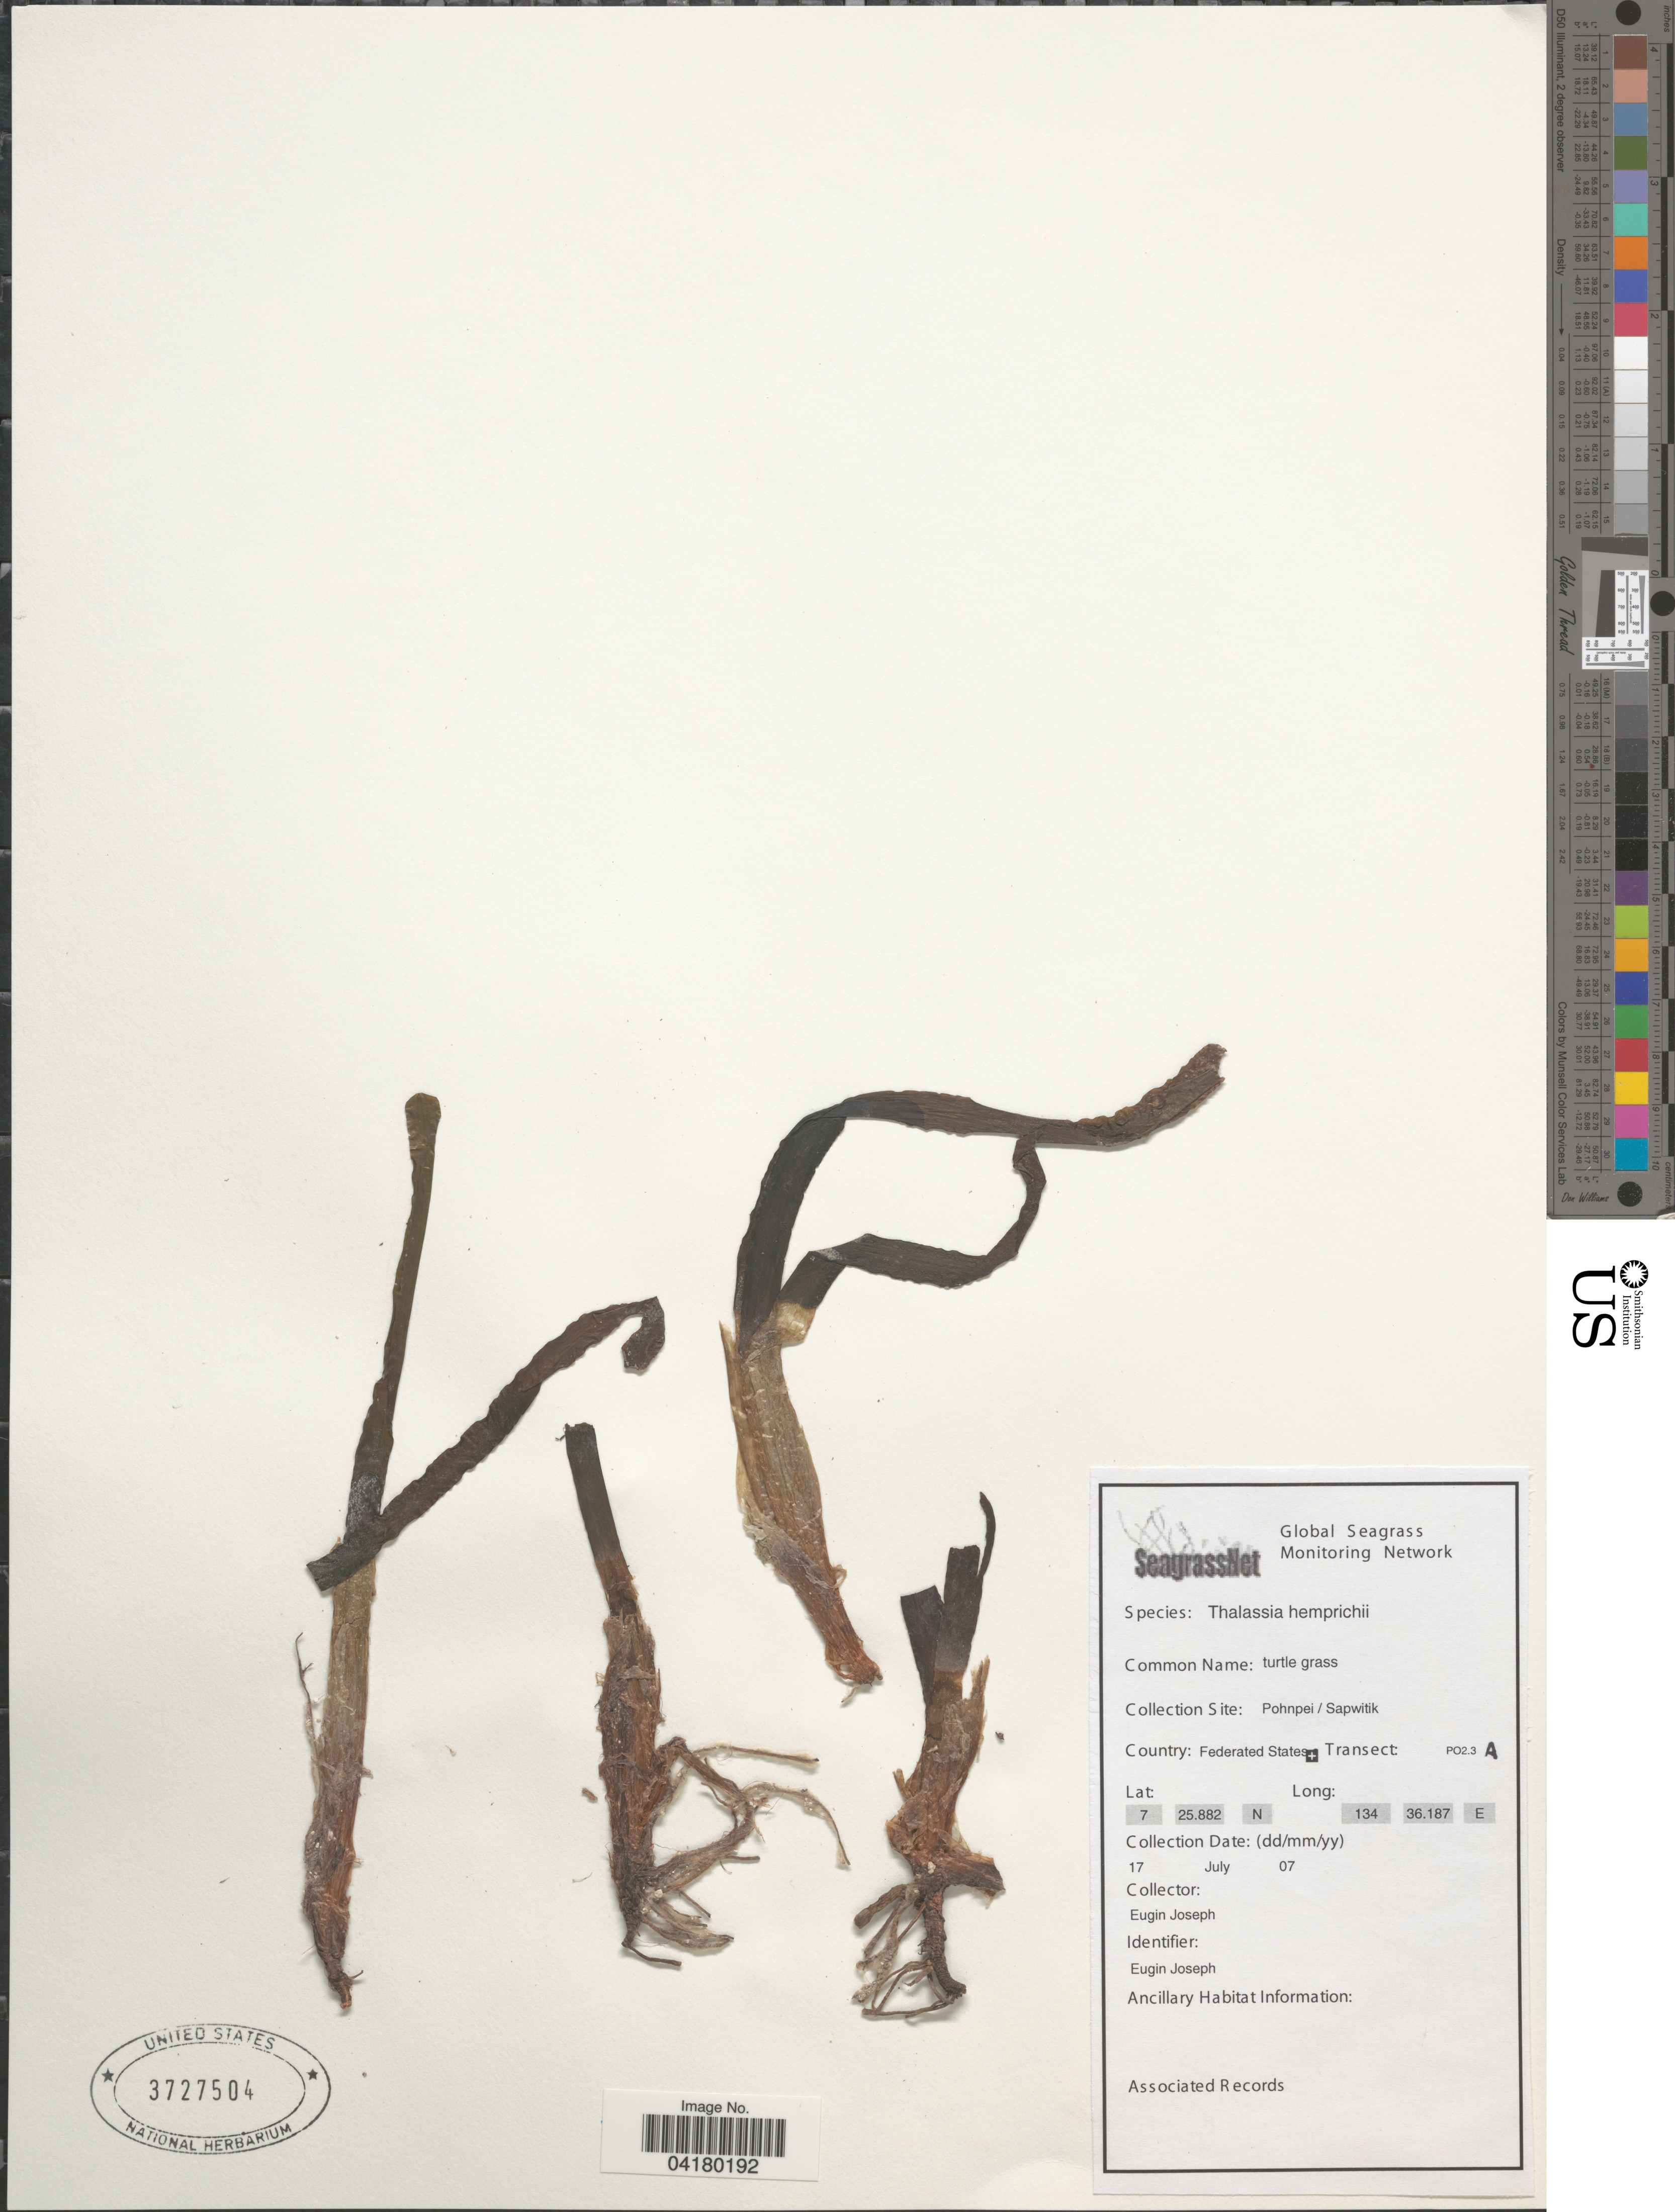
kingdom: Plantae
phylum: Tracheophyta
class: Liliopsida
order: Alismatales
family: Hydrocharitaceae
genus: Thalassia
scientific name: Thalassia hemprichii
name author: Asch.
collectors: E. Joseph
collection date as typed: Transcribed d/m/y: 17/7/7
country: Micronesia, Federated States of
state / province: Pohnpei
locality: Collection Site: Sapwitik. Country: Federated States. Transect: PO2.3A.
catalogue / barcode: US 3727504